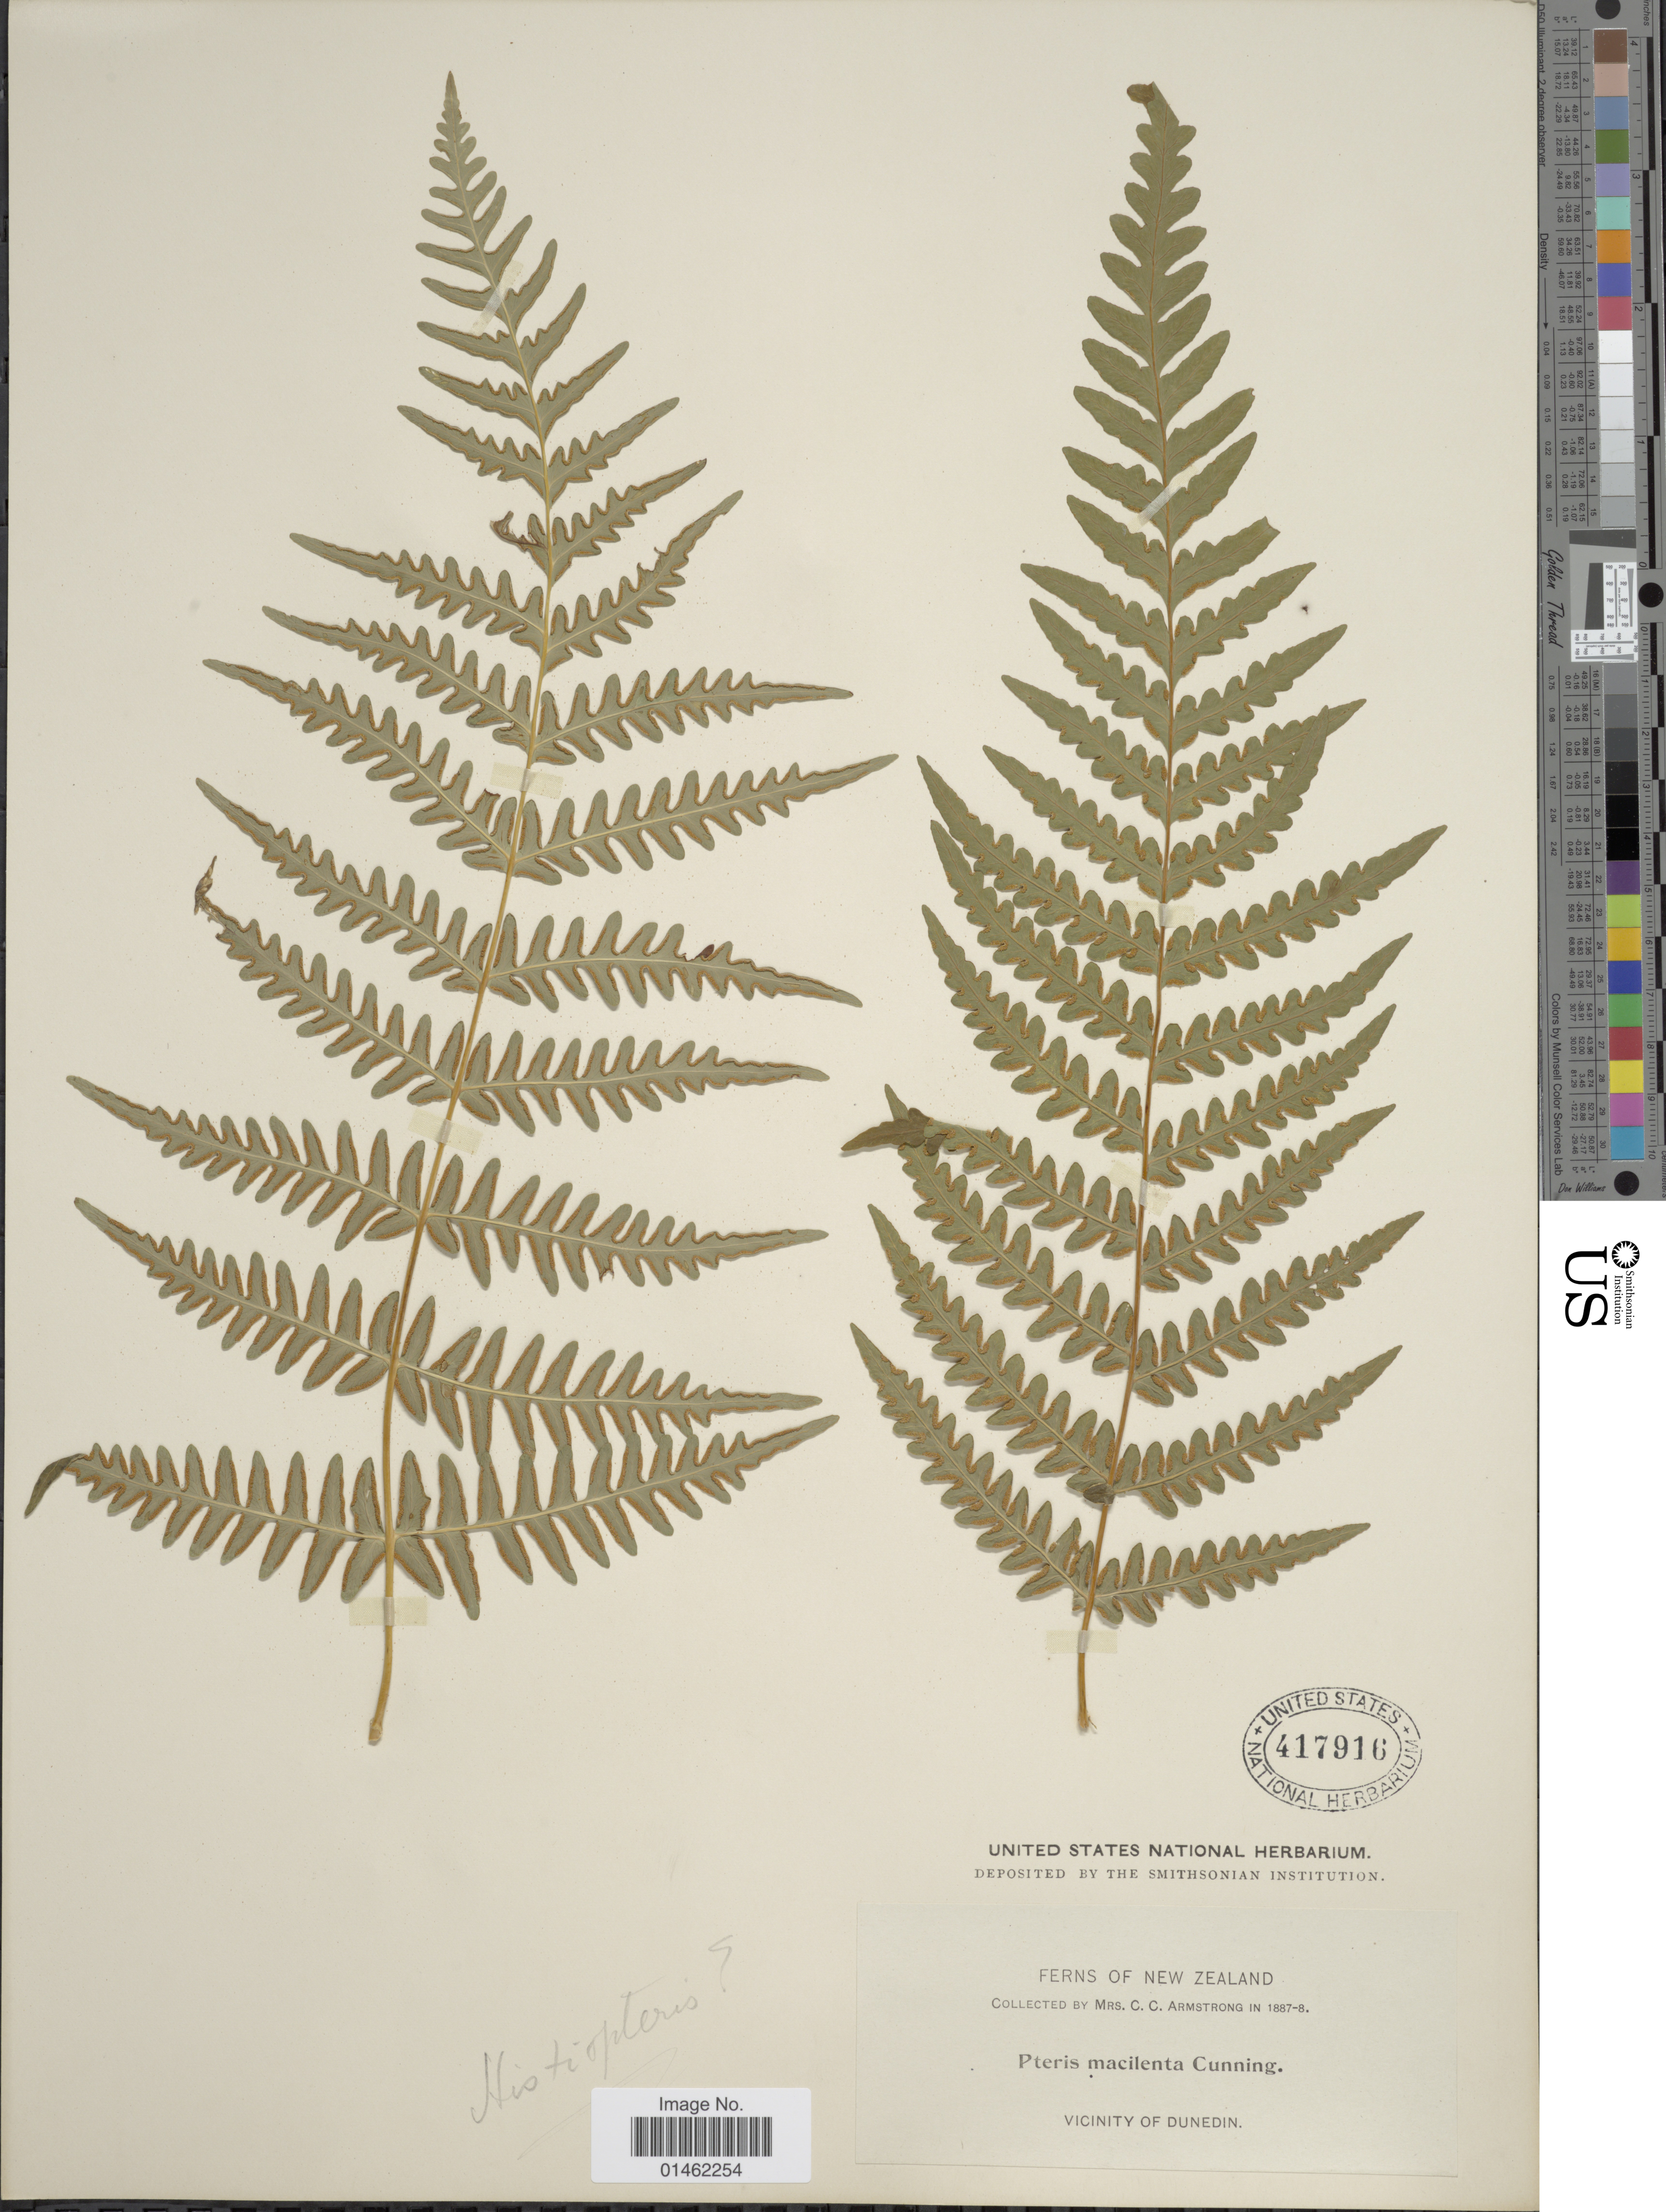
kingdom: Plantae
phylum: Tracheophyta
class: Polypodiopsida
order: Polypodiales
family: Dennstaedtiaceae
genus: Histiopteris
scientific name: Histiopteris incisa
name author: (Thunb.) J. Sm.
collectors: C. Armstrong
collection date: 1887/1888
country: New Zealand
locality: Vicinity of Dunedin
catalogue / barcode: US 417916